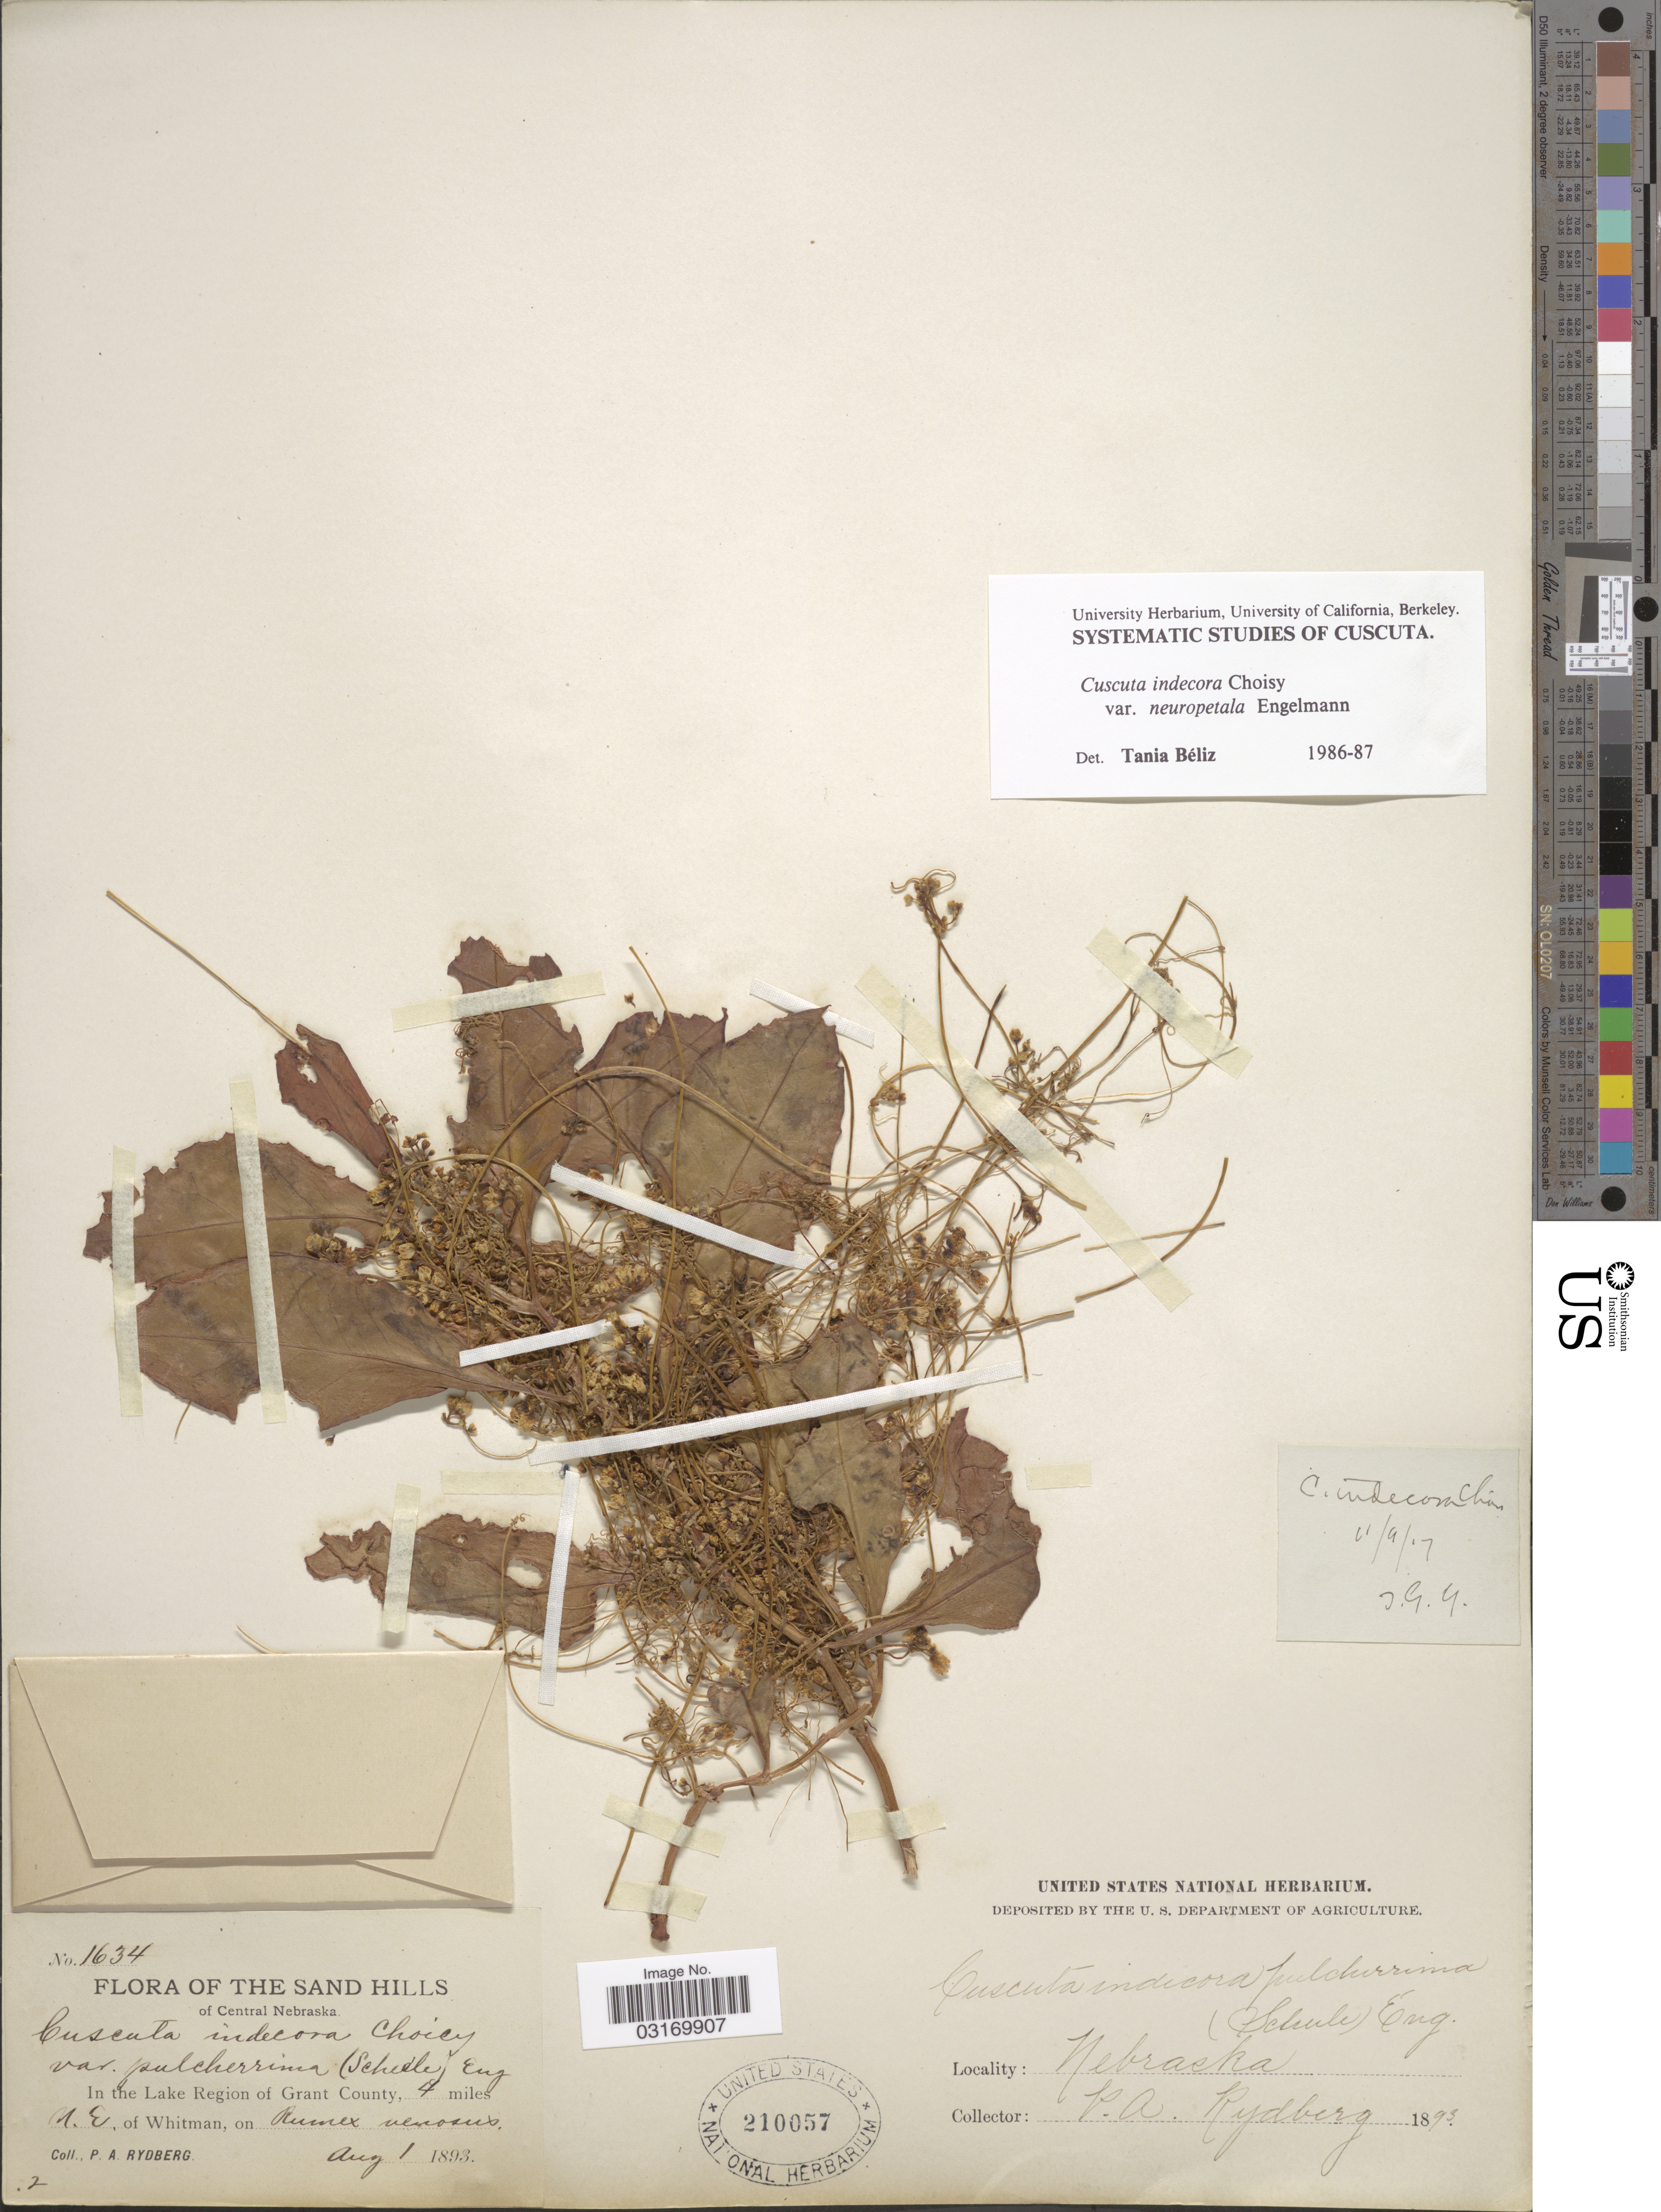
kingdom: Plantae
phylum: Tracheophyta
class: Magnoliopsida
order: Solanales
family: Convolvulaceae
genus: Cuscuta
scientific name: Cuscuta indecora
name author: Choisy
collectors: P. A. Rydberg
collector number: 1634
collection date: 1893-08-01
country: United States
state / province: Nebraska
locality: The sand hills of Central Nebraska. In the Lake Region of Grant County, 4 miles N.E. of Whitman.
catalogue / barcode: US 210057